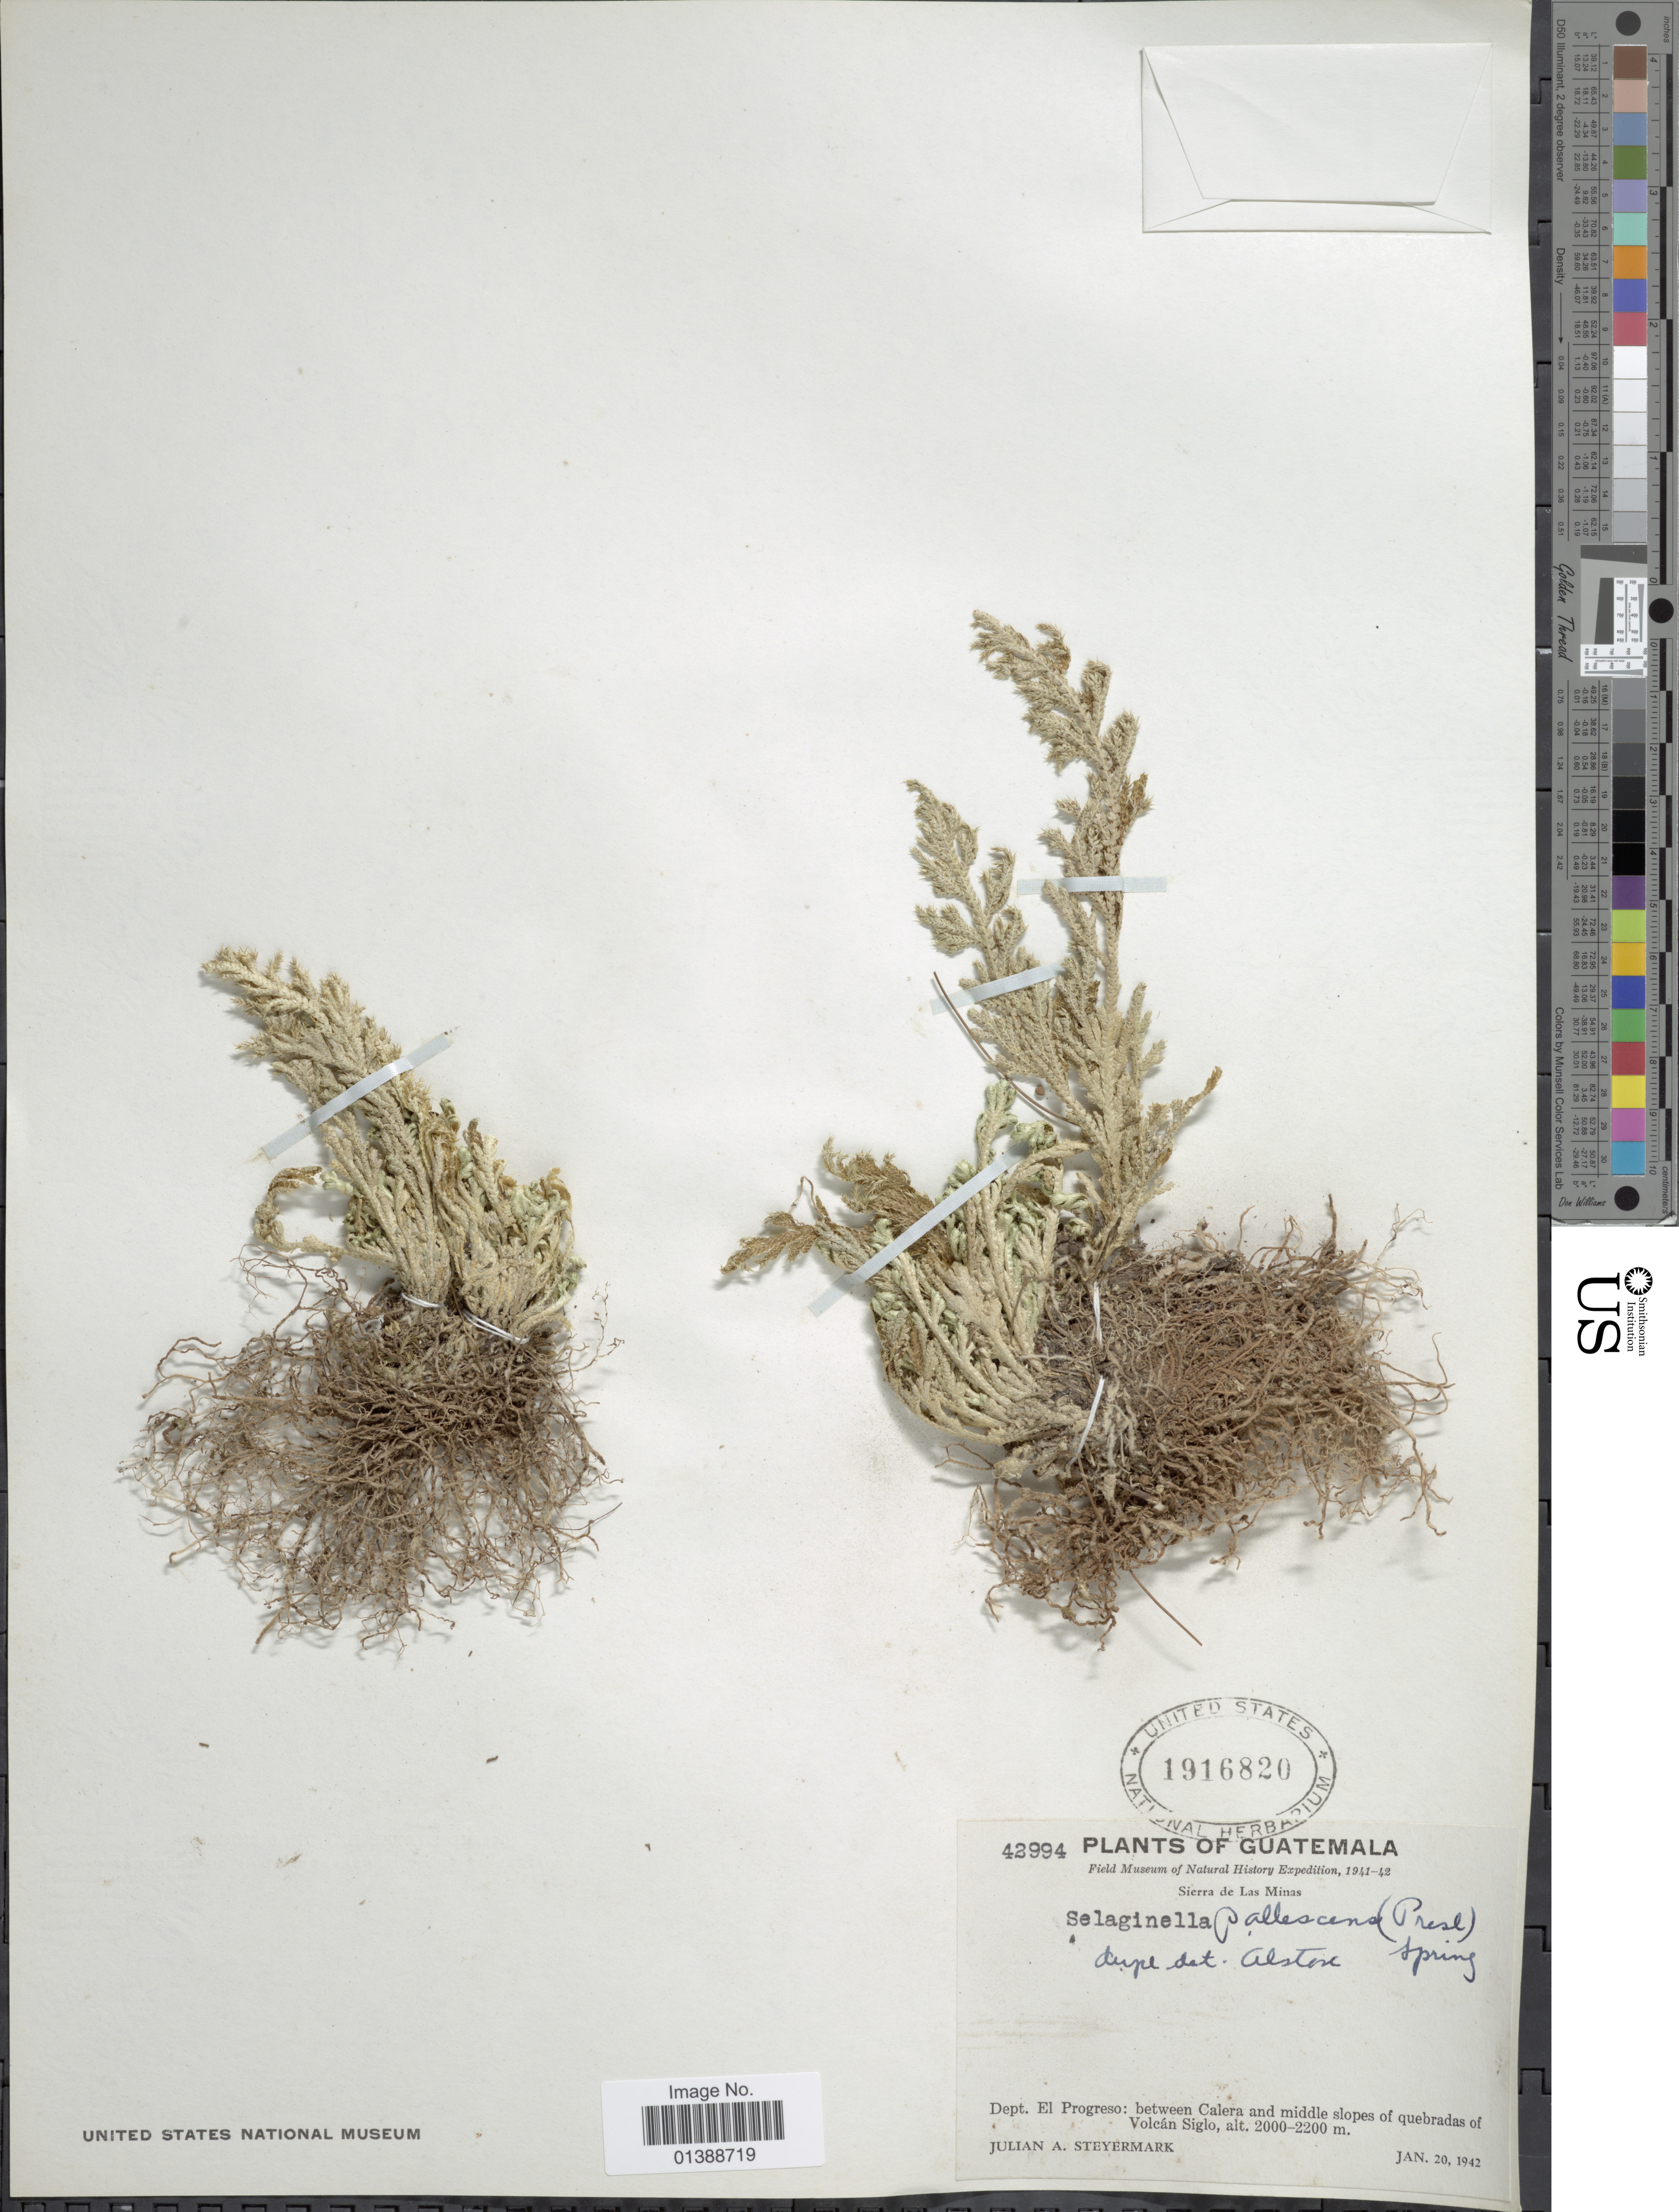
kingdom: Plantae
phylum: Tracheophyta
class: Lycopodiopsida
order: Selaginellales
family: Selaginellaceae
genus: Selaginella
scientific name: Selaginella pallescens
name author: (C. Presl) Spring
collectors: J. Steyermark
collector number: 42994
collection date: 1942-01-20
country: Guatemala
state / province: El Progreso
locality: Between Calera and middle slopes of quebradas of Volcán Siglo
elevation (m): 2000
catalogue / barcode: US 1916820